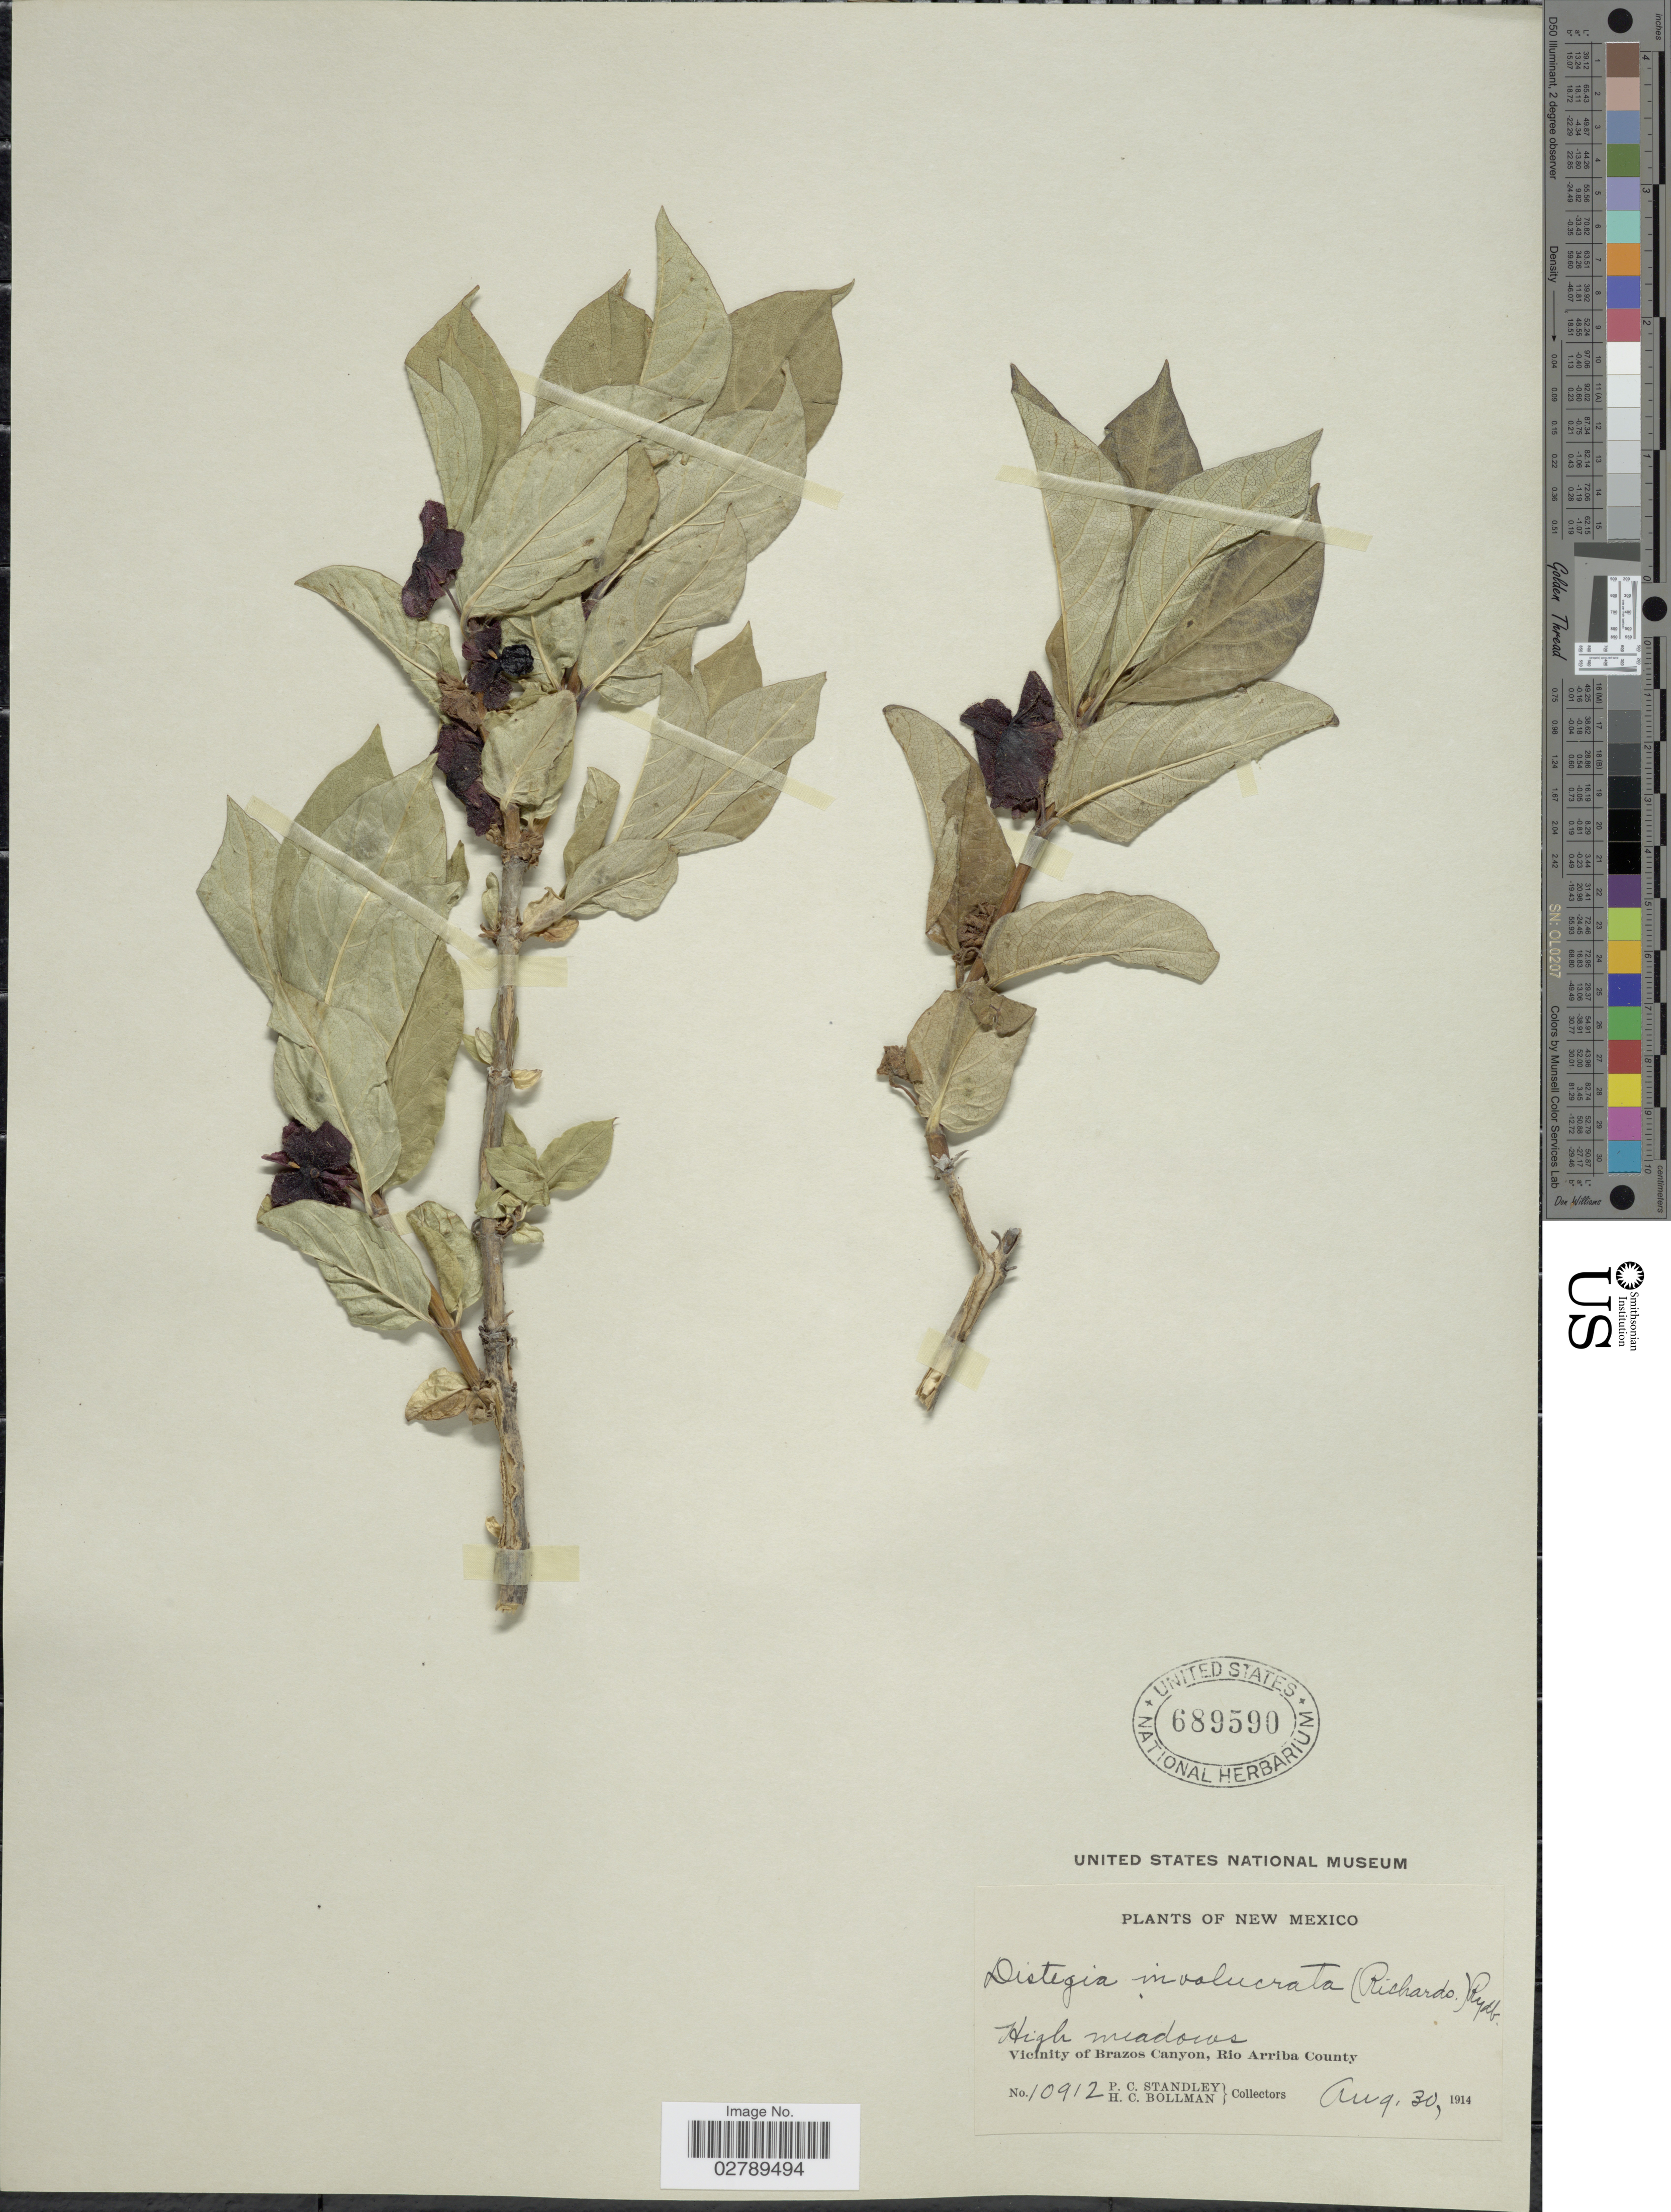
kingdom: Plantae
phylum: Tracheophyta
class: Magnoliopsida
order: Dipsacales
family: Caprifoliaceae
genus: Lonicera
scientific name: Lonicera involucrata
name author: (Richardson) Banks ex Spreng.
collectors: P. C. Standley & H. C. Bollman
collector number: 10912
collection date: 1914-08-30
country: United States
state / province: New Mexico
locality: Vicinity of Brazos Canyon, Rio Arriba County.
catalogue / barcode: US 689590